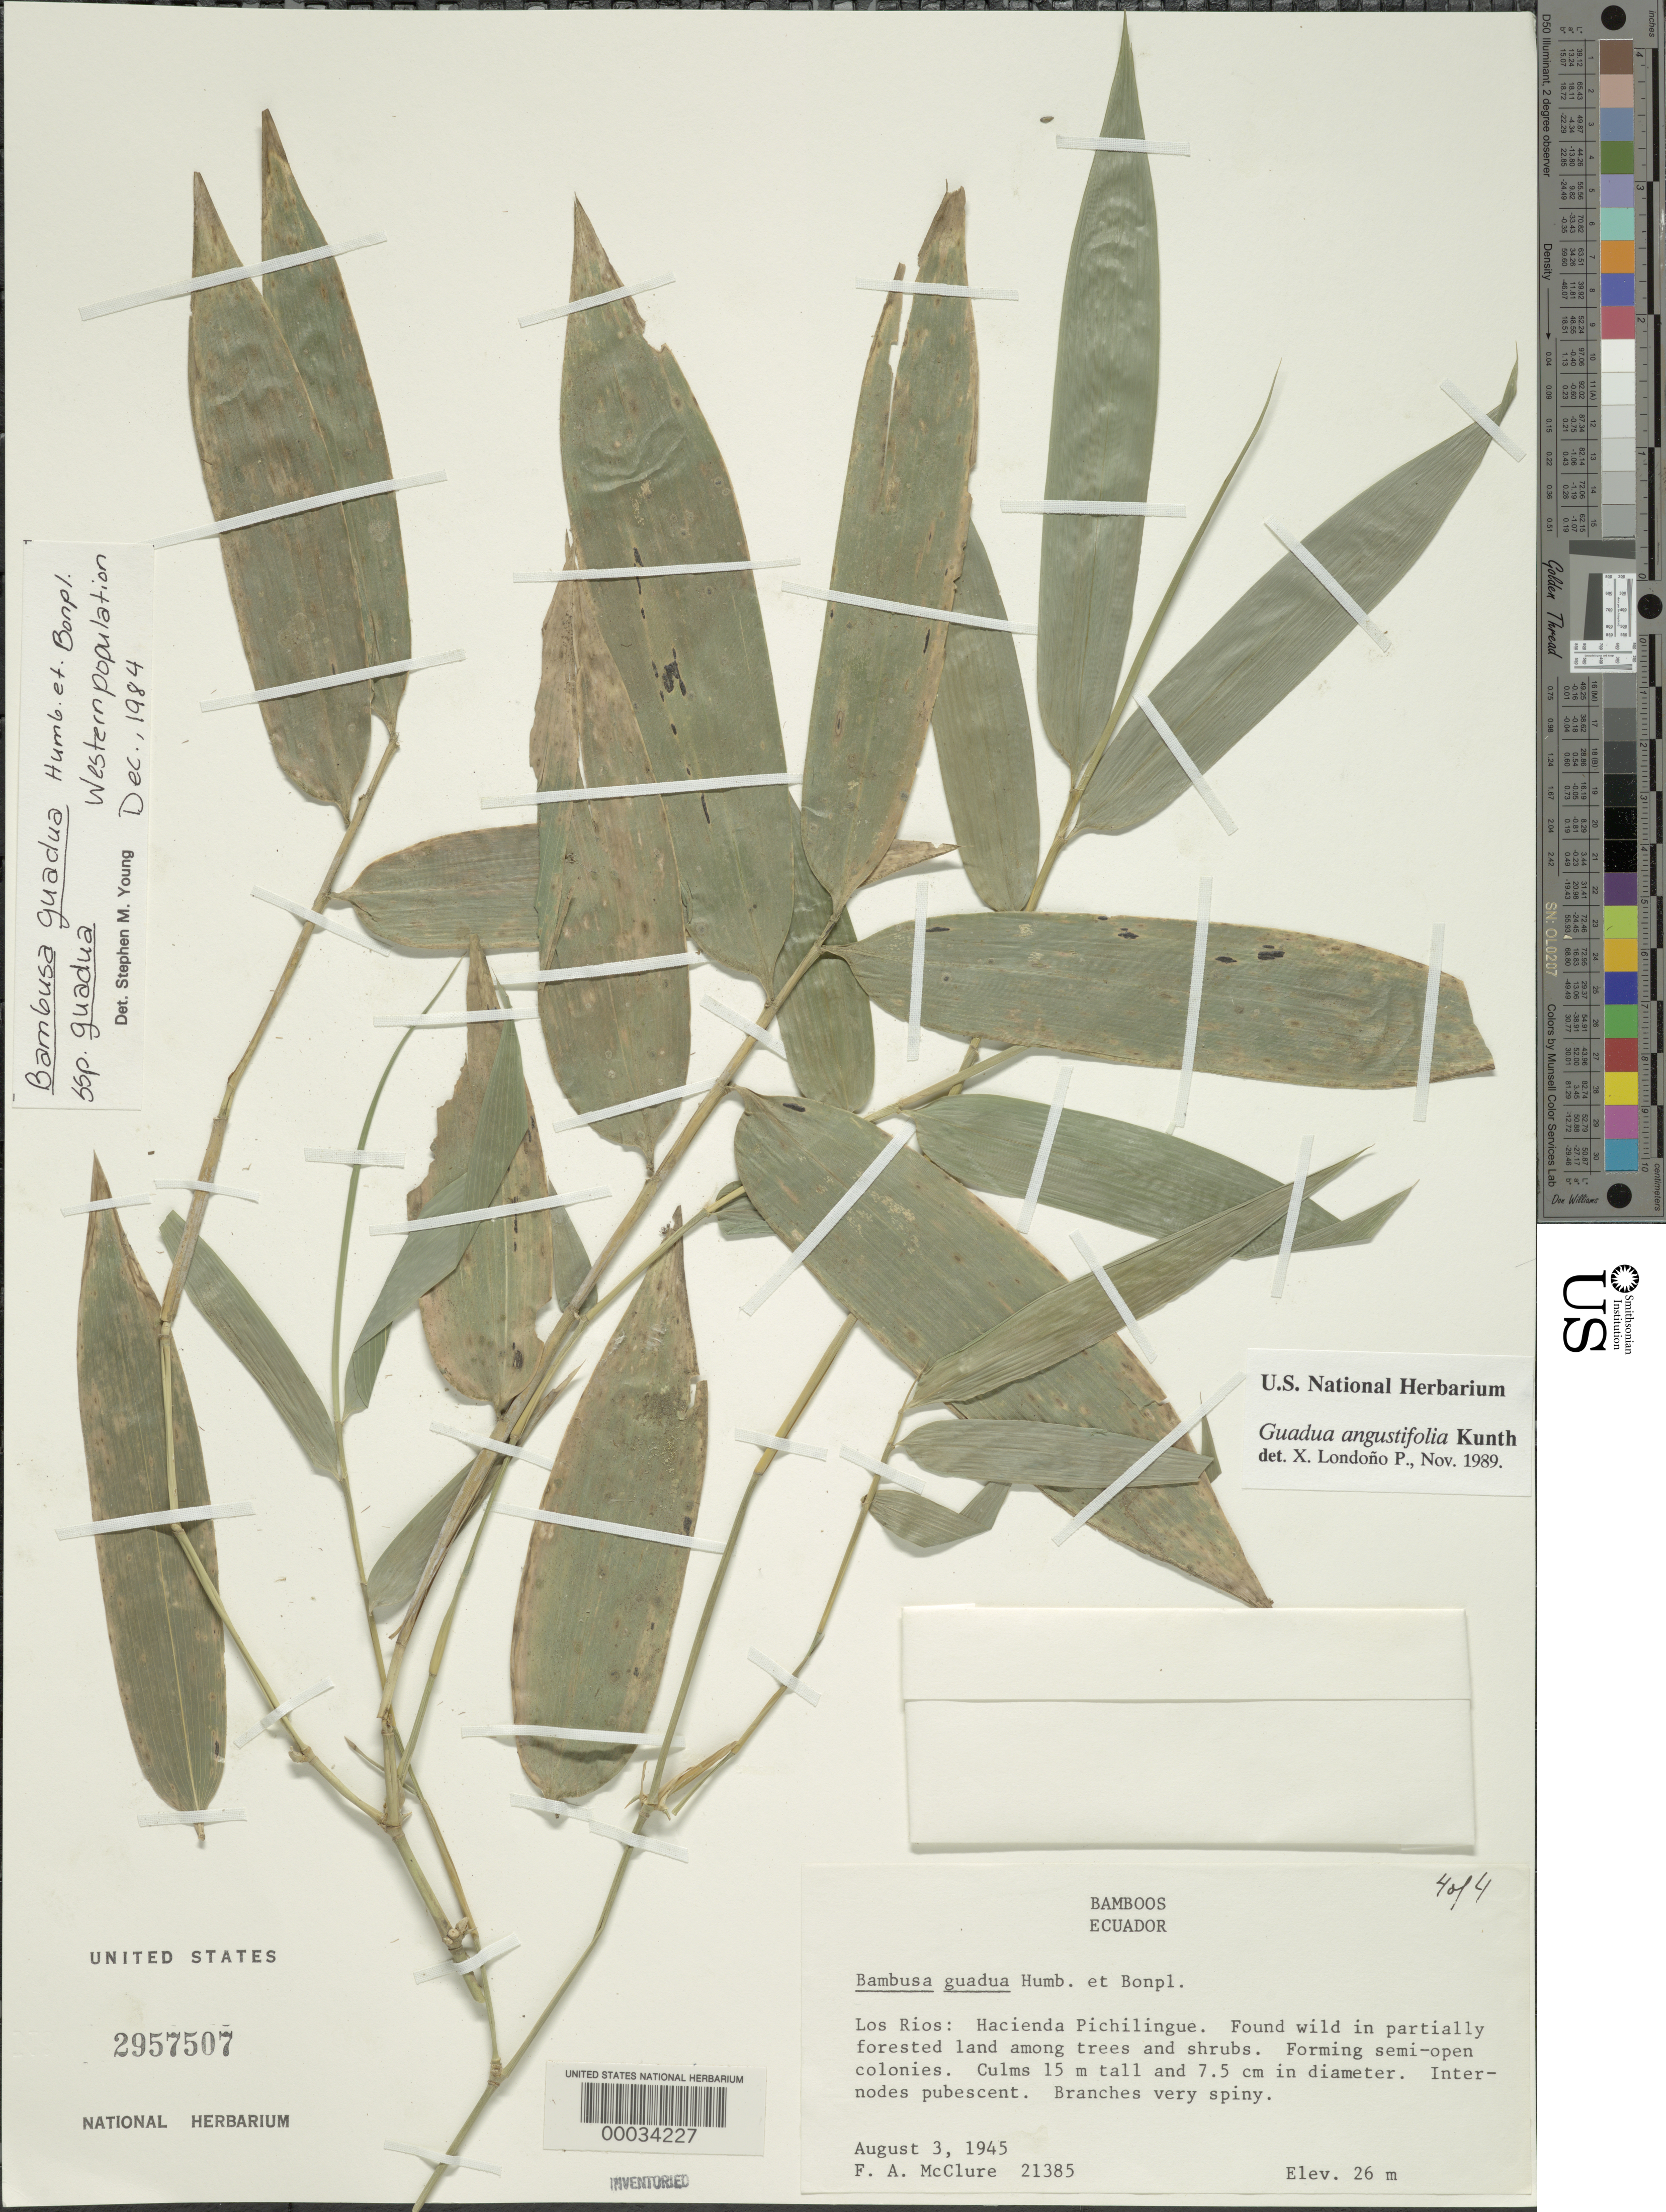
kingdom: Plantae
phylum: Tracheophyta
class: Liliopsida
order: Poales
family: Poaceae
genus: Guadua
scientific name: Guadua angustifolia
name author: Kunth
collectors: F. A. McClure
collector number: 21385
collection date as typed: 03 Aug 1945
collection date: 1945-08-03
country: Ecuador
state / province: Los Ríos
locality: Hacienda pichilingue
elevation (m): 26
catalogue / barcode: US 2957507